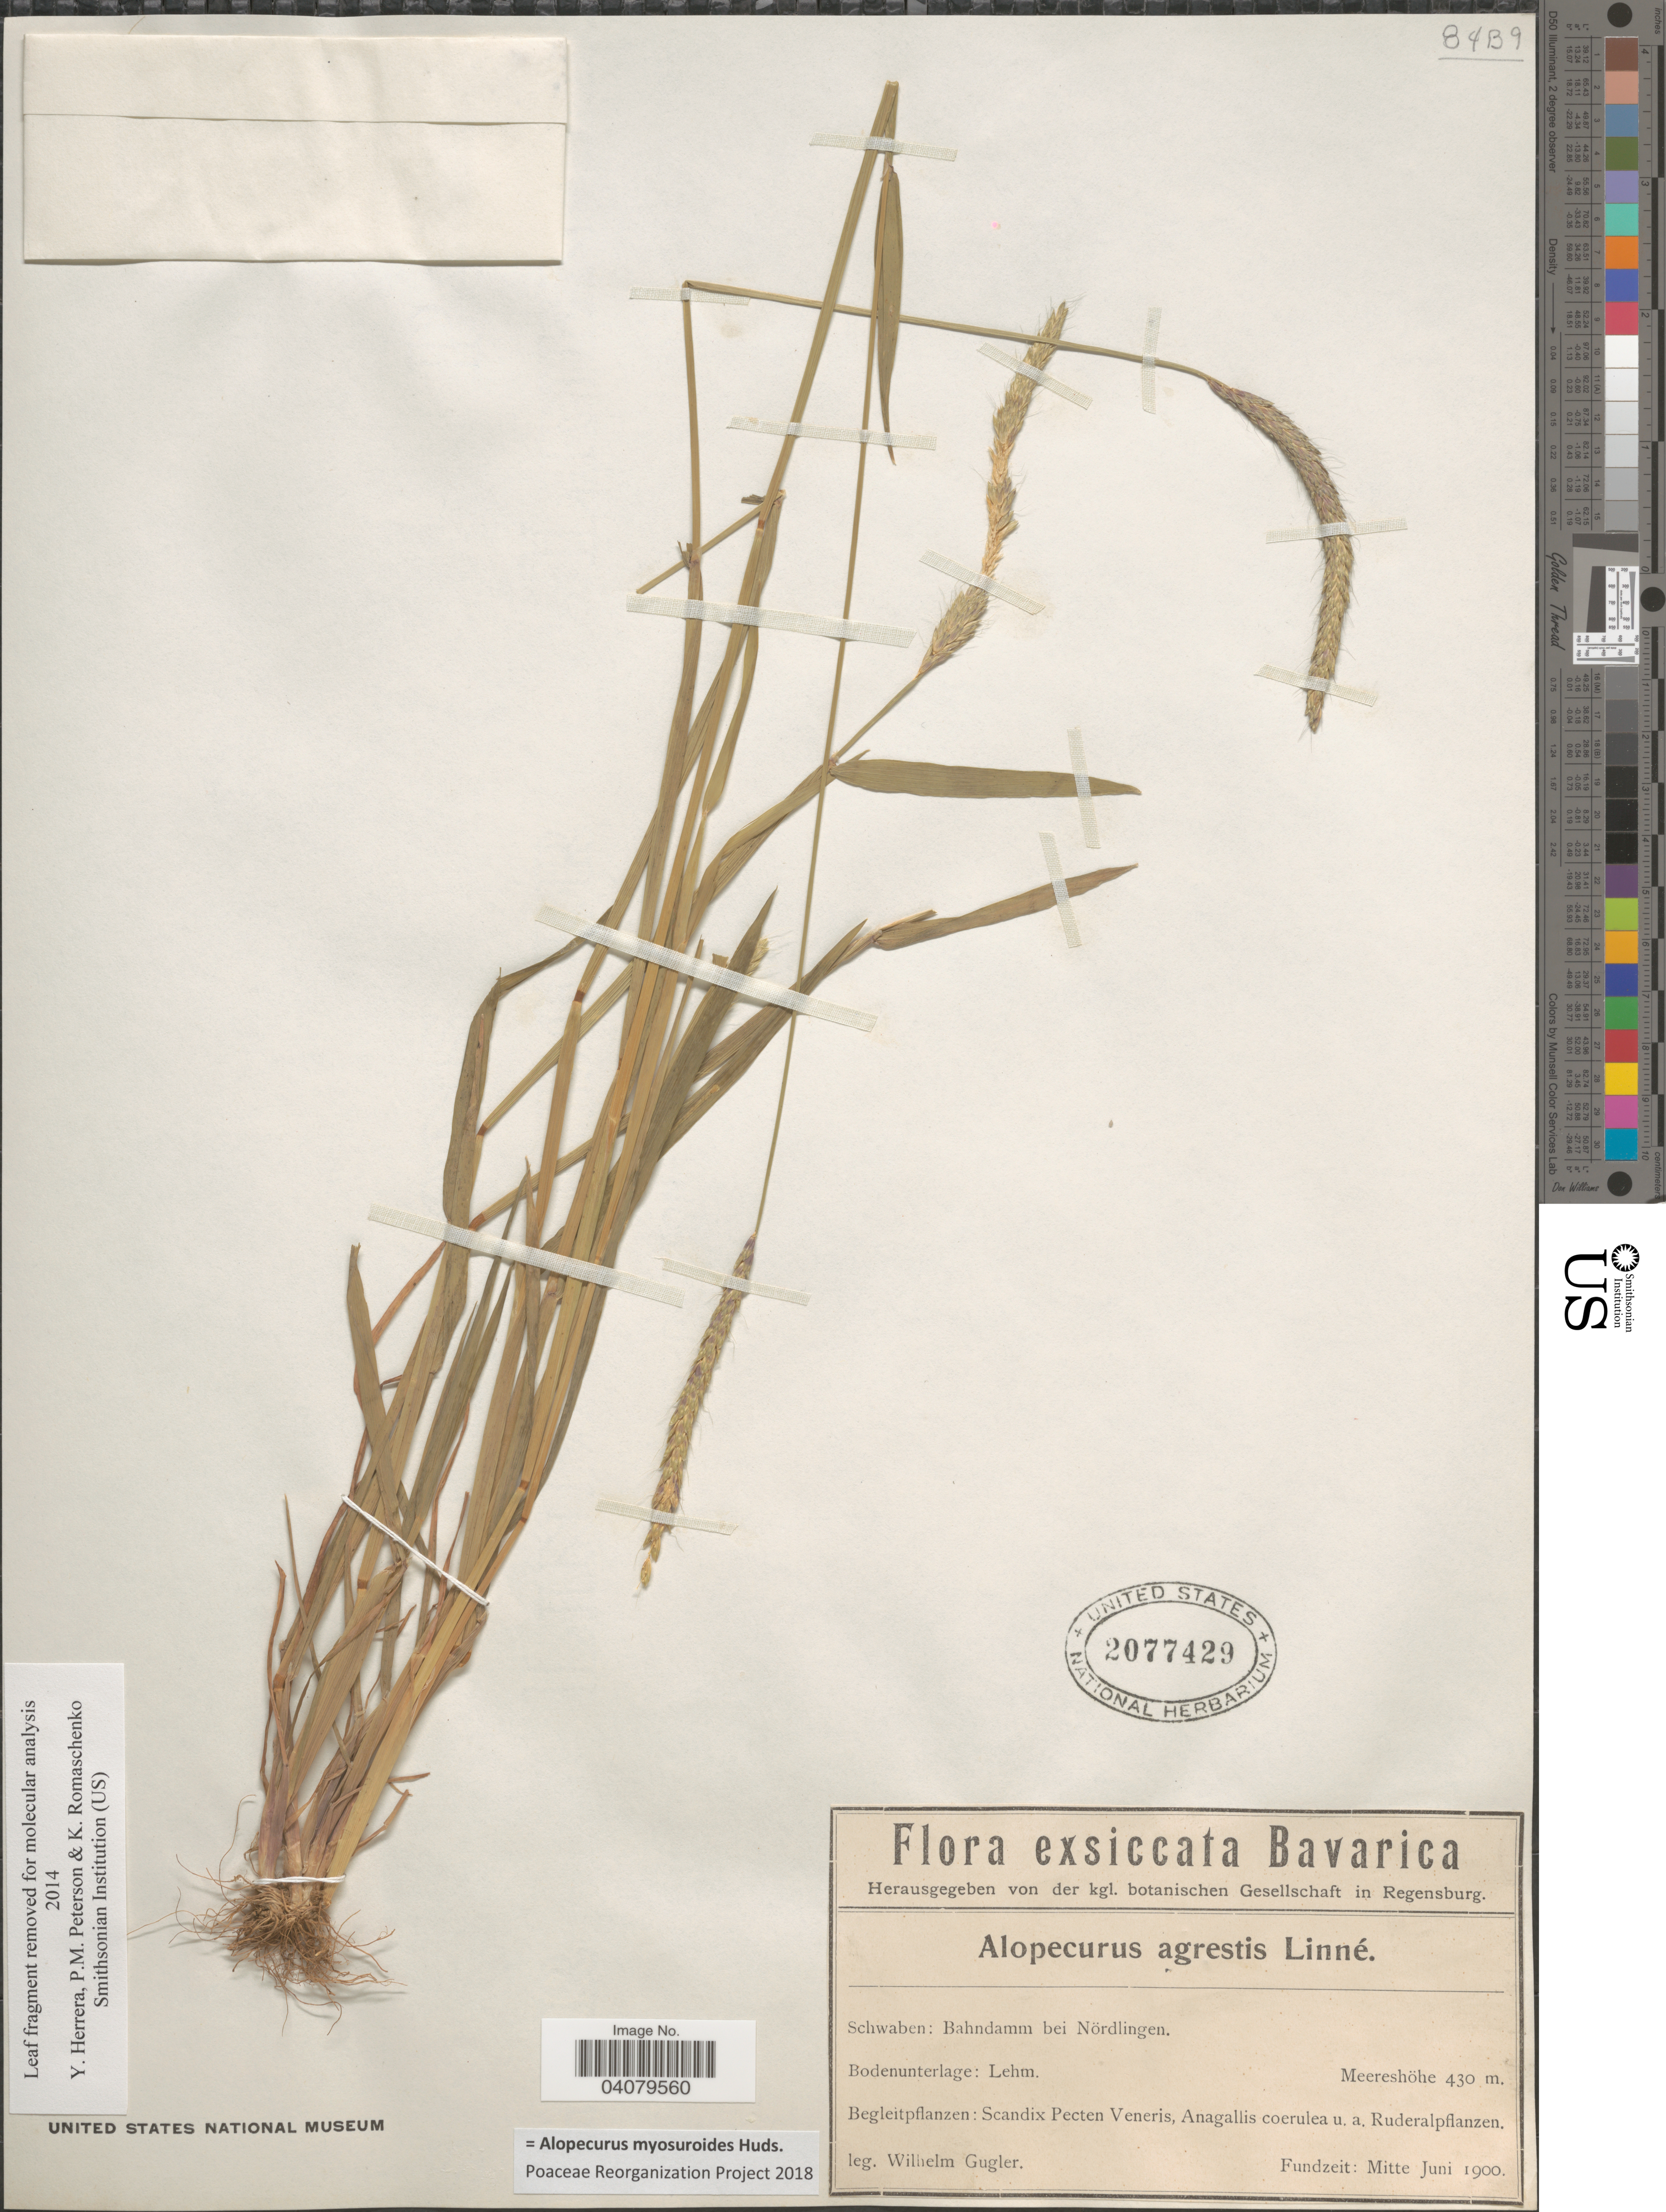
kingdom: Plantae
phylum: Tracheophyta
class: Liliopsida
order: Poales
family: Poaceae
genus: Alopecurus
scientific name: Alopecurus myosuroides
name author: Huds.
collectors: W. Gugler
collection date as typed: Mitte Juni 1900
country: Germany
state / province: Bayern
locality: Bavarica. Schwaben: Bahndamm bei Nördlingen.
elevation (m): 430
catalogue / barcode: US 2077429